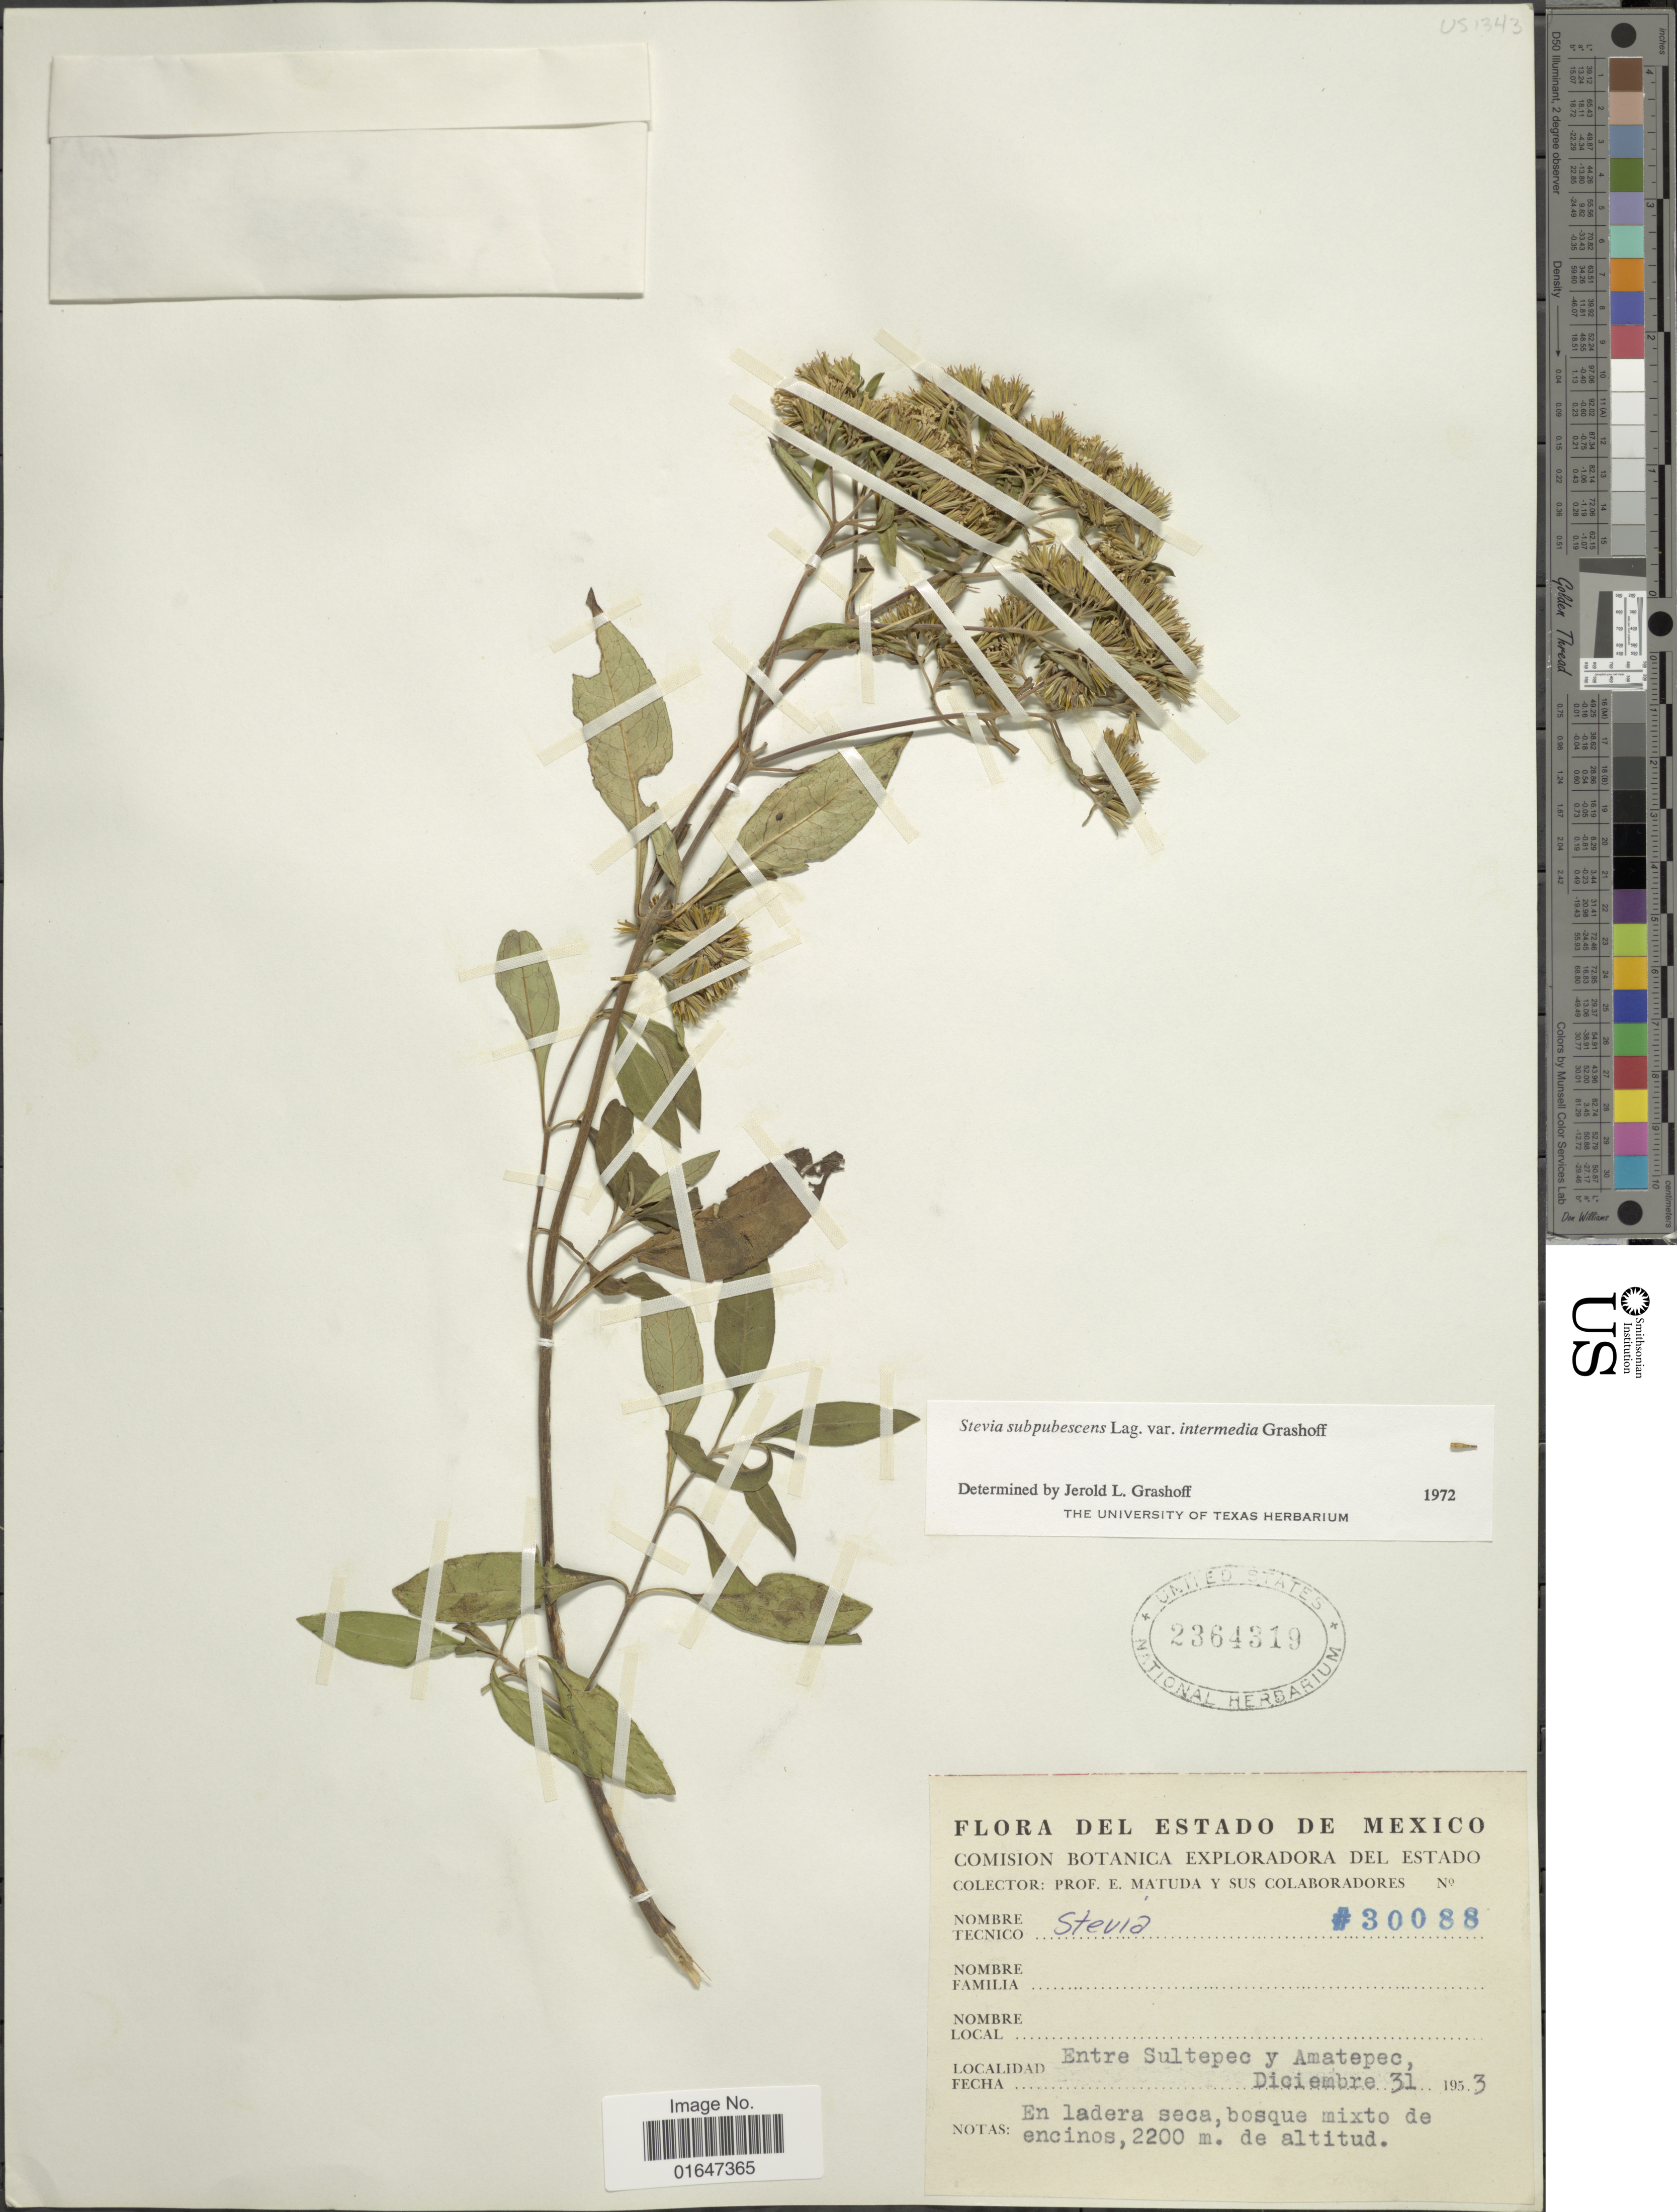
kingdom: Plantae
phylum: Tracheophyta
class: Magnoliopsida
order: Asterales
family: Asteraceae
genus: Stevia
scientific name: Stevia subpubescens var. intermedia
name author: Grashoff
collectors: E. Matuda & et al.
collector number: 30088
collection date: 1953-12-31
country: Mexico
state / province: México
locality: Entre Sultepec y Amatepec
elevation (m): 2200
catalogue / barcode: US 2364319